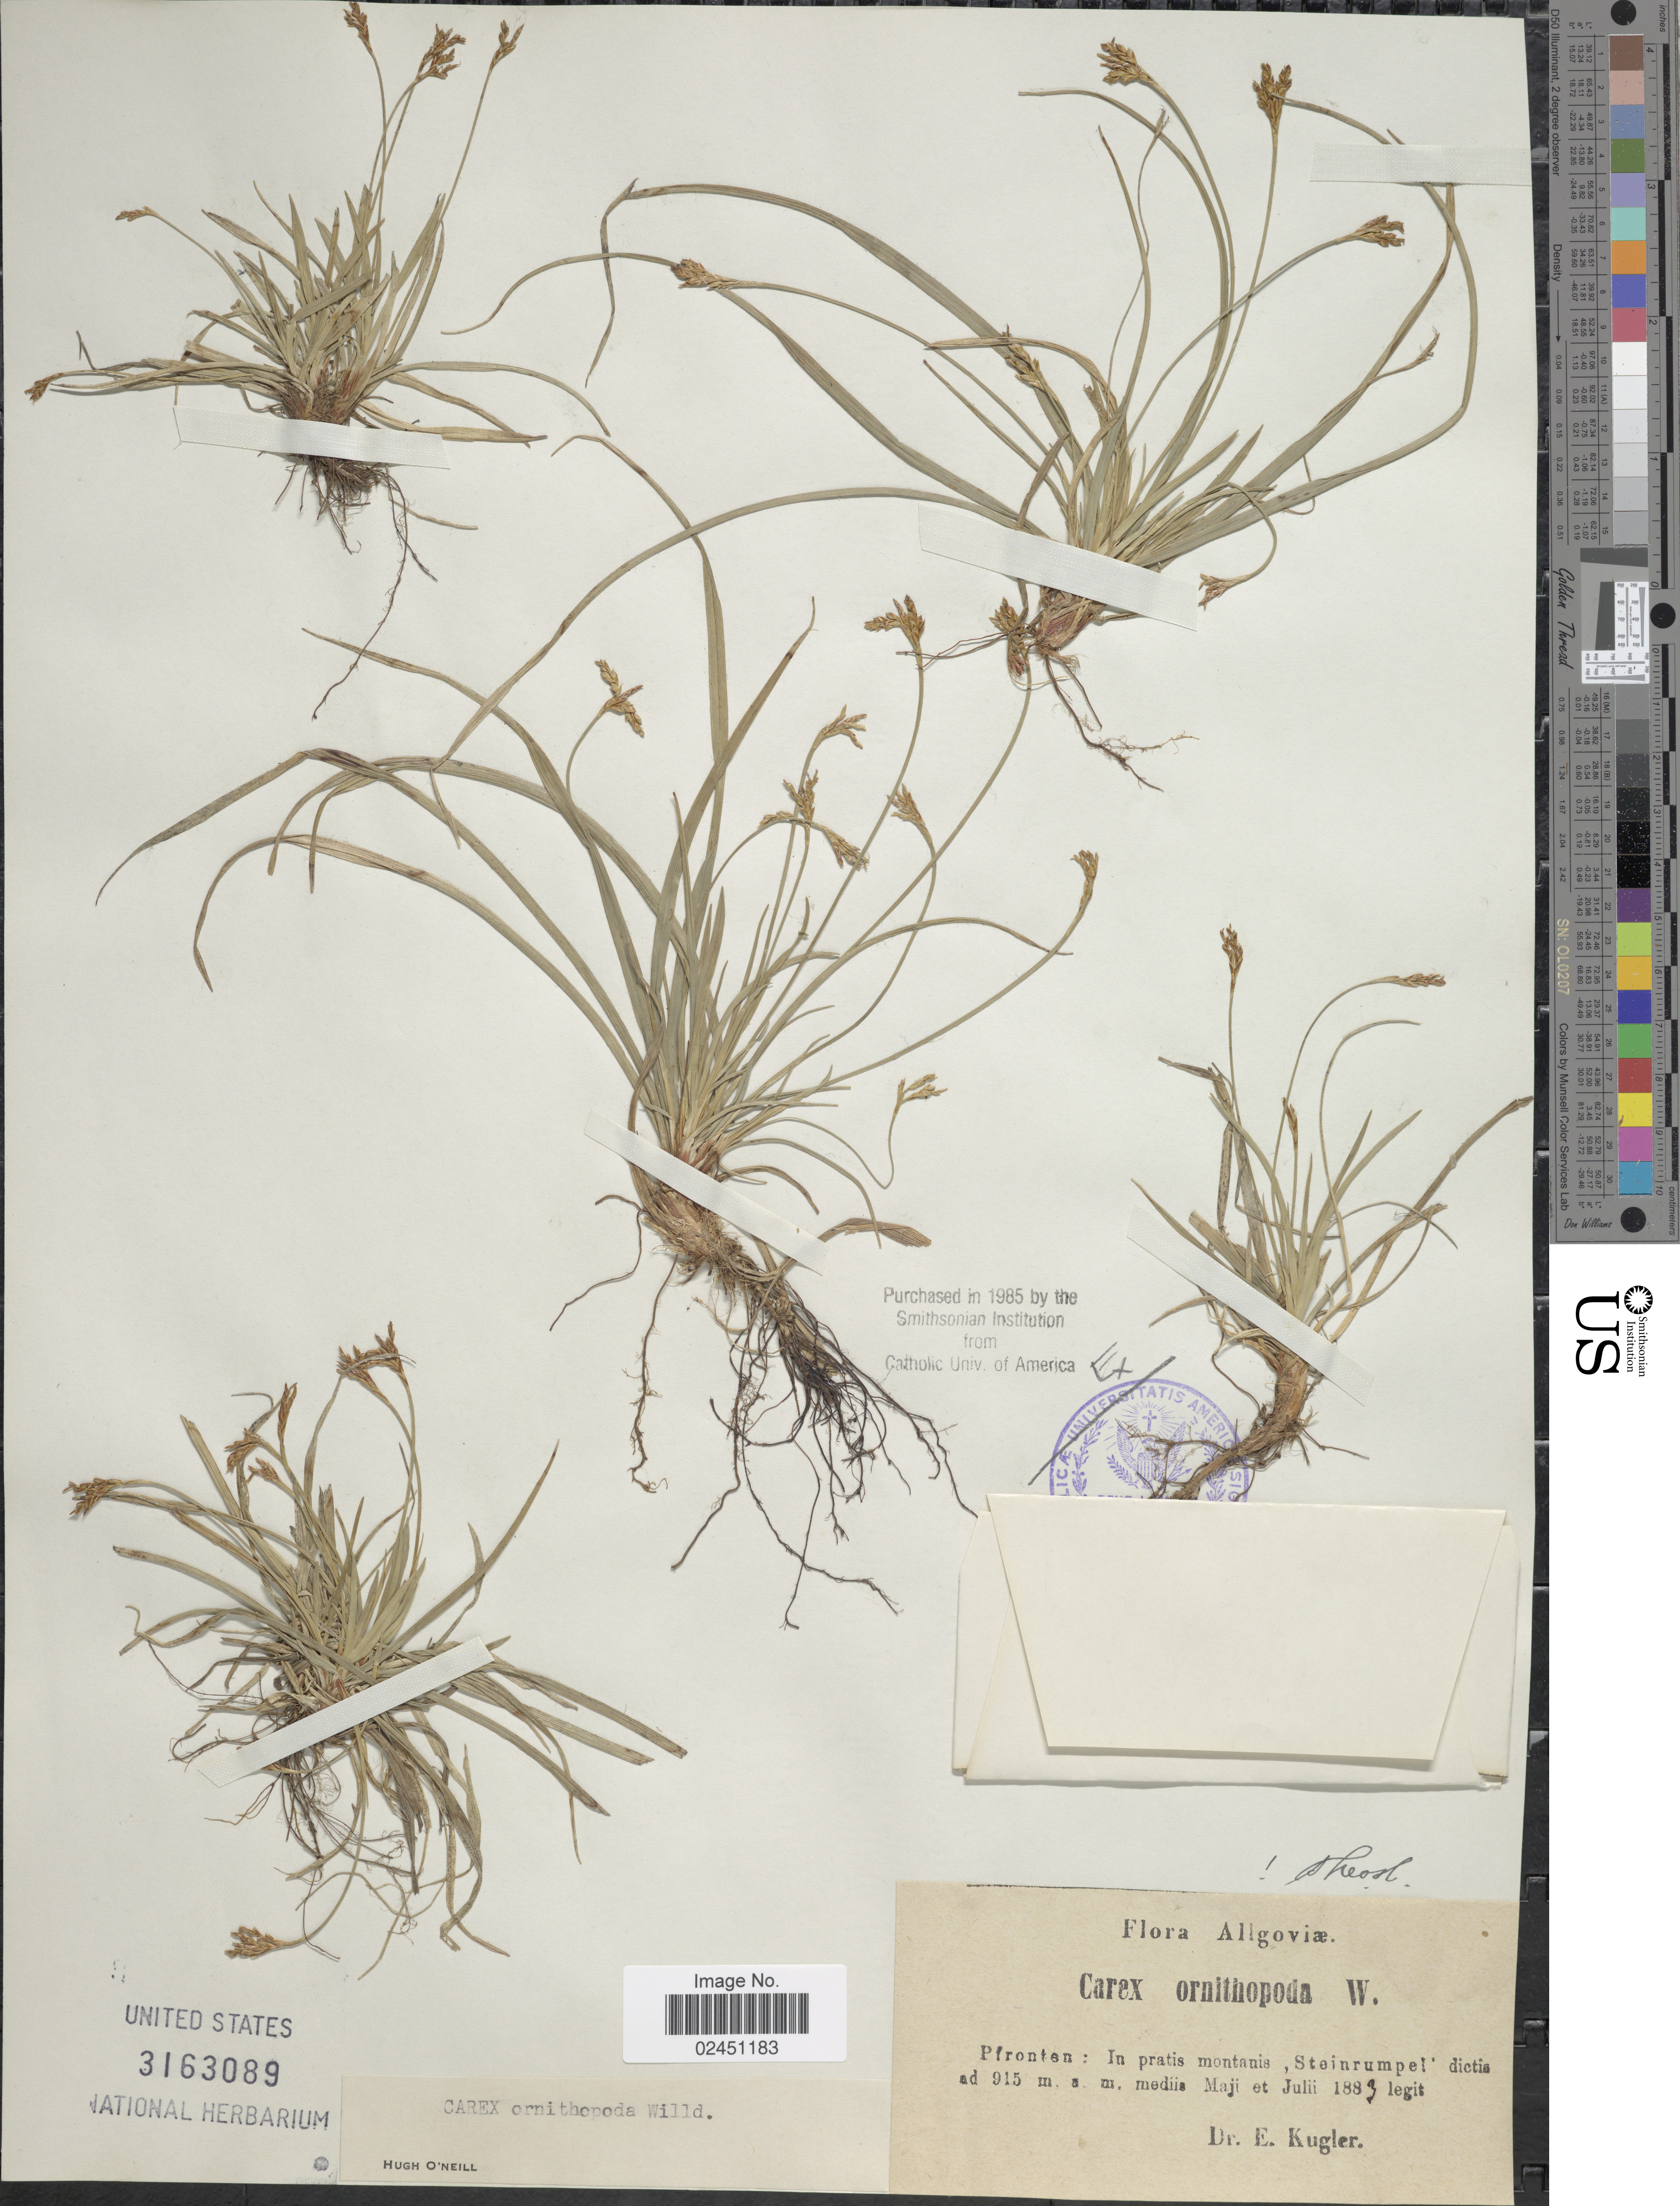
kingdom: Plantae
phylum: Tracheophyta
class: Liliopsida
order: Poales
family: Cyperaceae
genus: Carex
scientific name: Carex ornithopoda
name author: Willd.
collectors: E. Kugler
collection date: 1883-05/1883-07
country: Germany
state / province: Bayern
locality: Allgoviae. Pfronten. In pratis montnais ,Steinrumpel'dictis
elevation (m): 915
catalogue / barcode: US 3163089